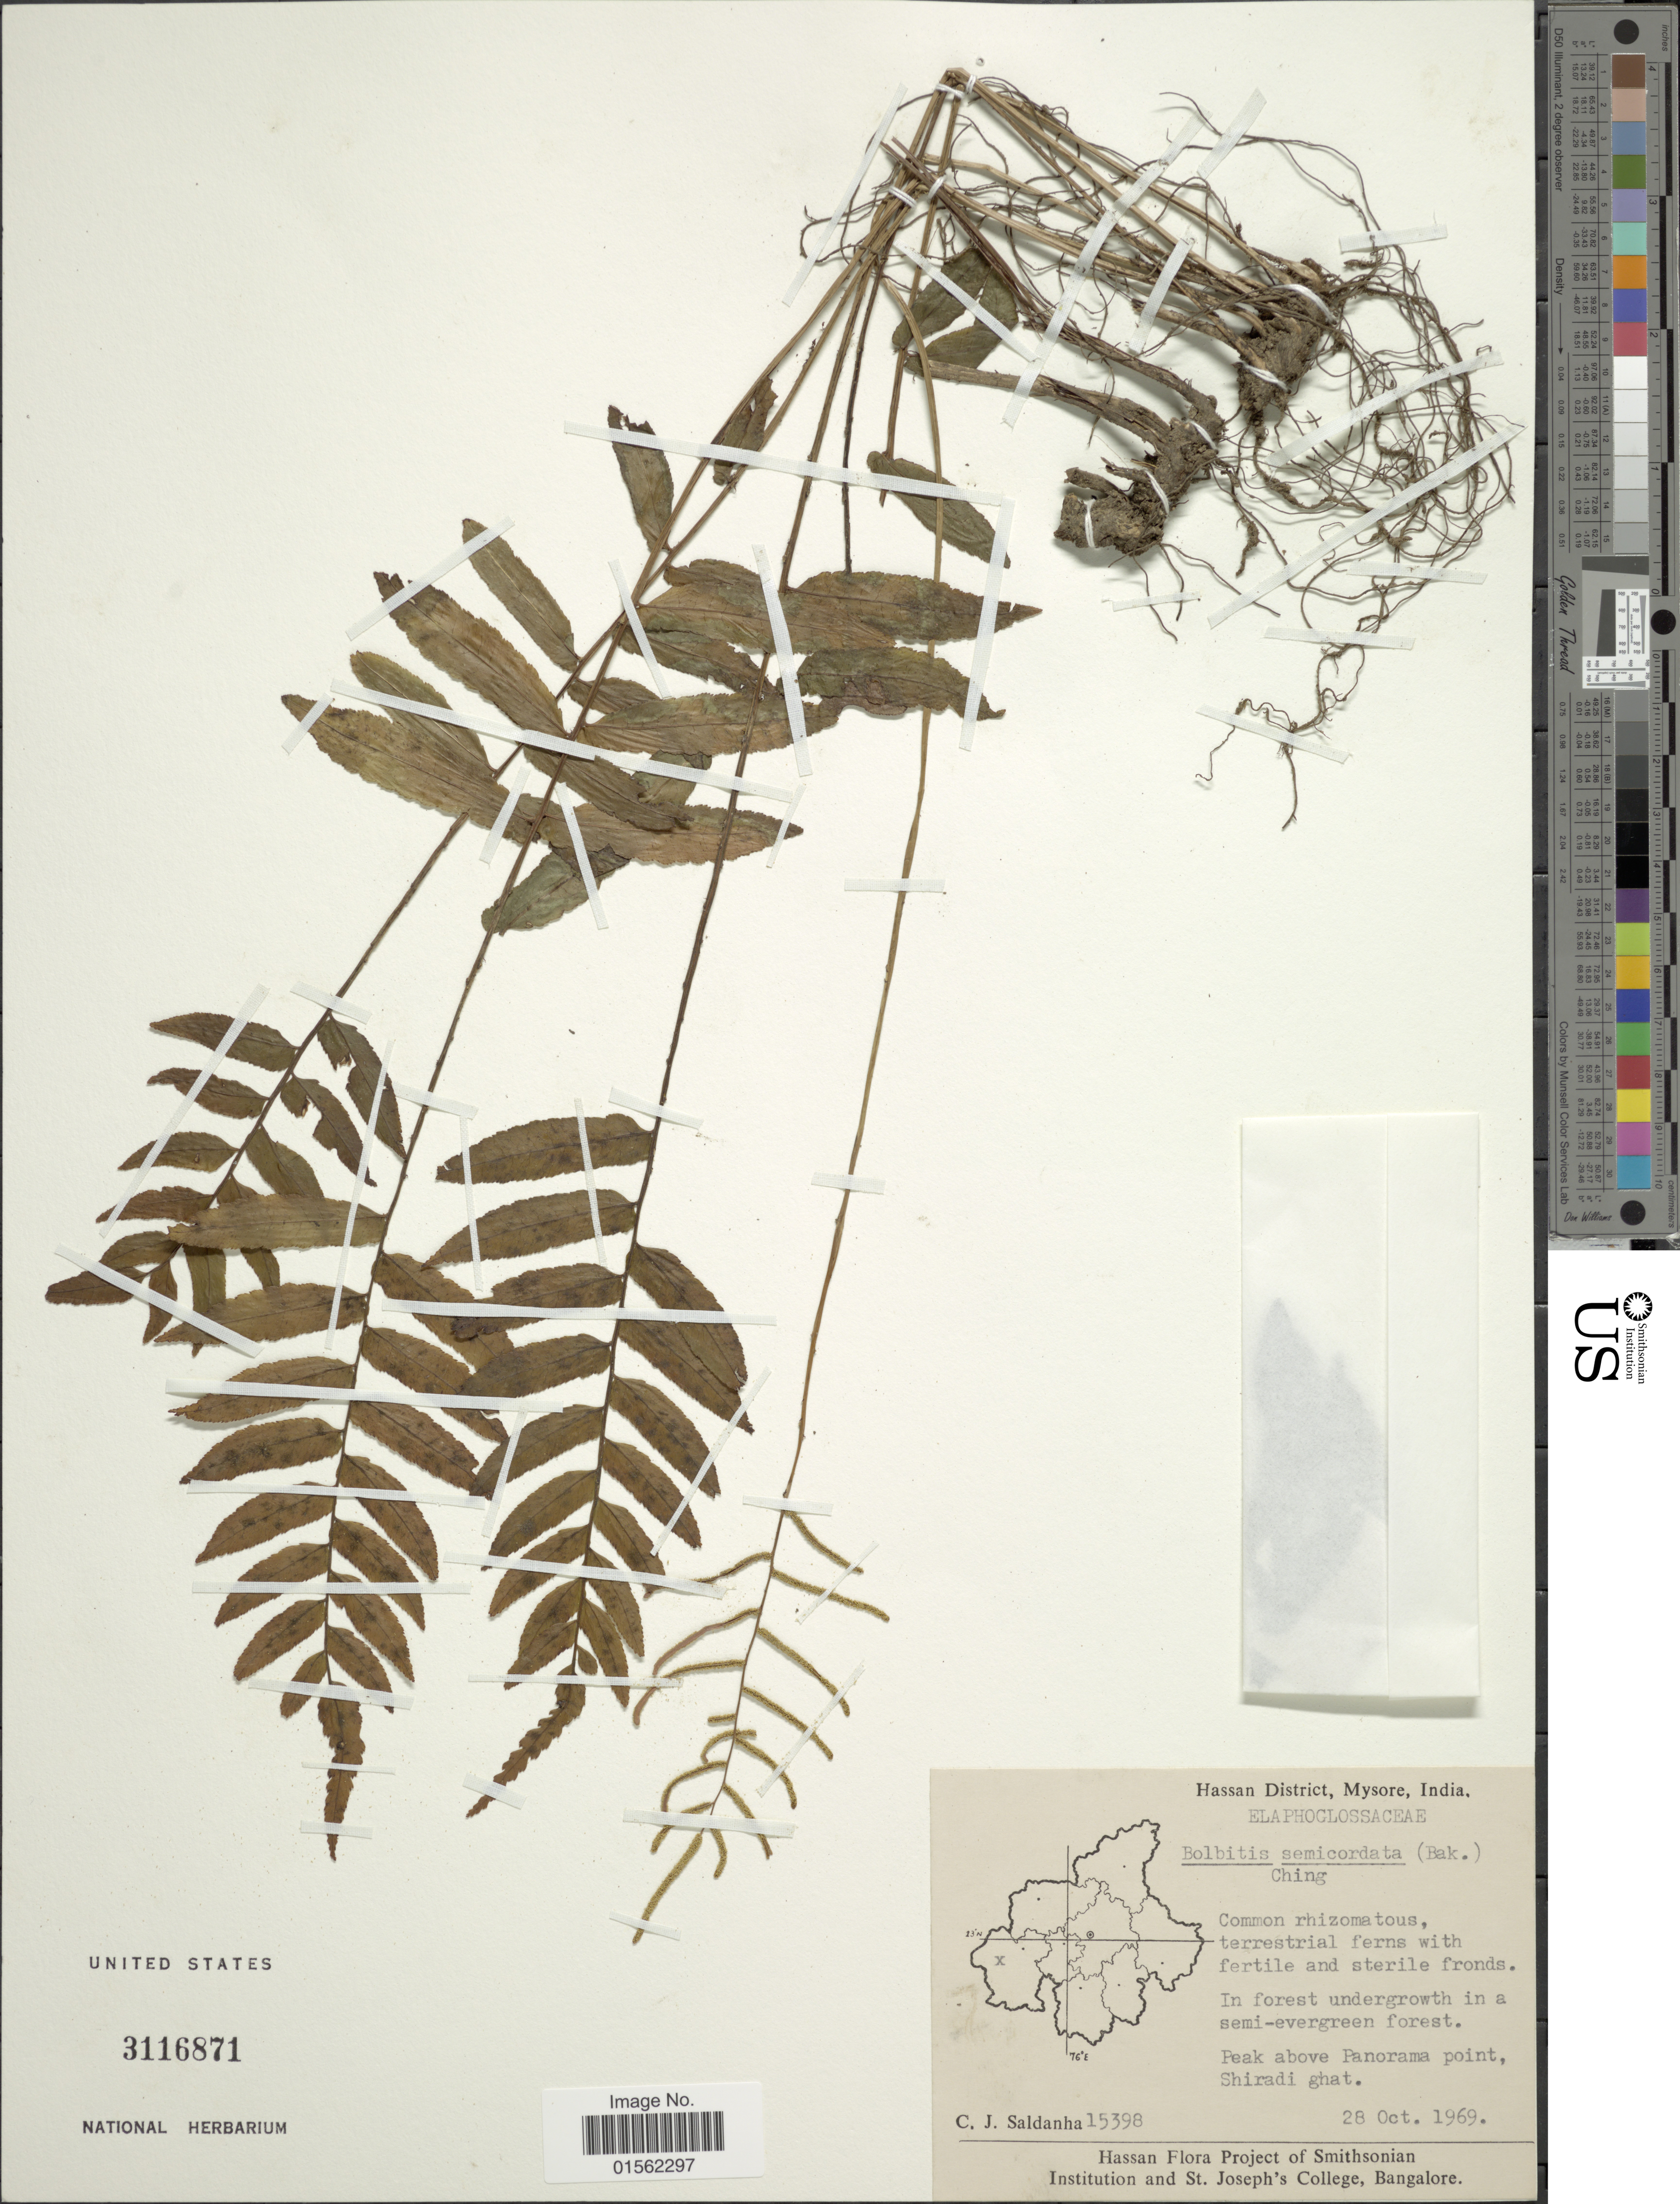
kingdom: Plantae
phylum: Tracheophyta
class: Polypodiopsida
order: Polypodiales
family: Dryopteridaceae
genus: Bolbitis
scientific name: Bolbitis semicordata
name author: (Baker) Ching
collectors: C. J. Saldanha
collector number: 15398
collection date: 1969-10-28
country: India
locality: Hassan District, Mysore, peak above Panorama point, Shiradi ghat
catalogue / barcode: US 3116871